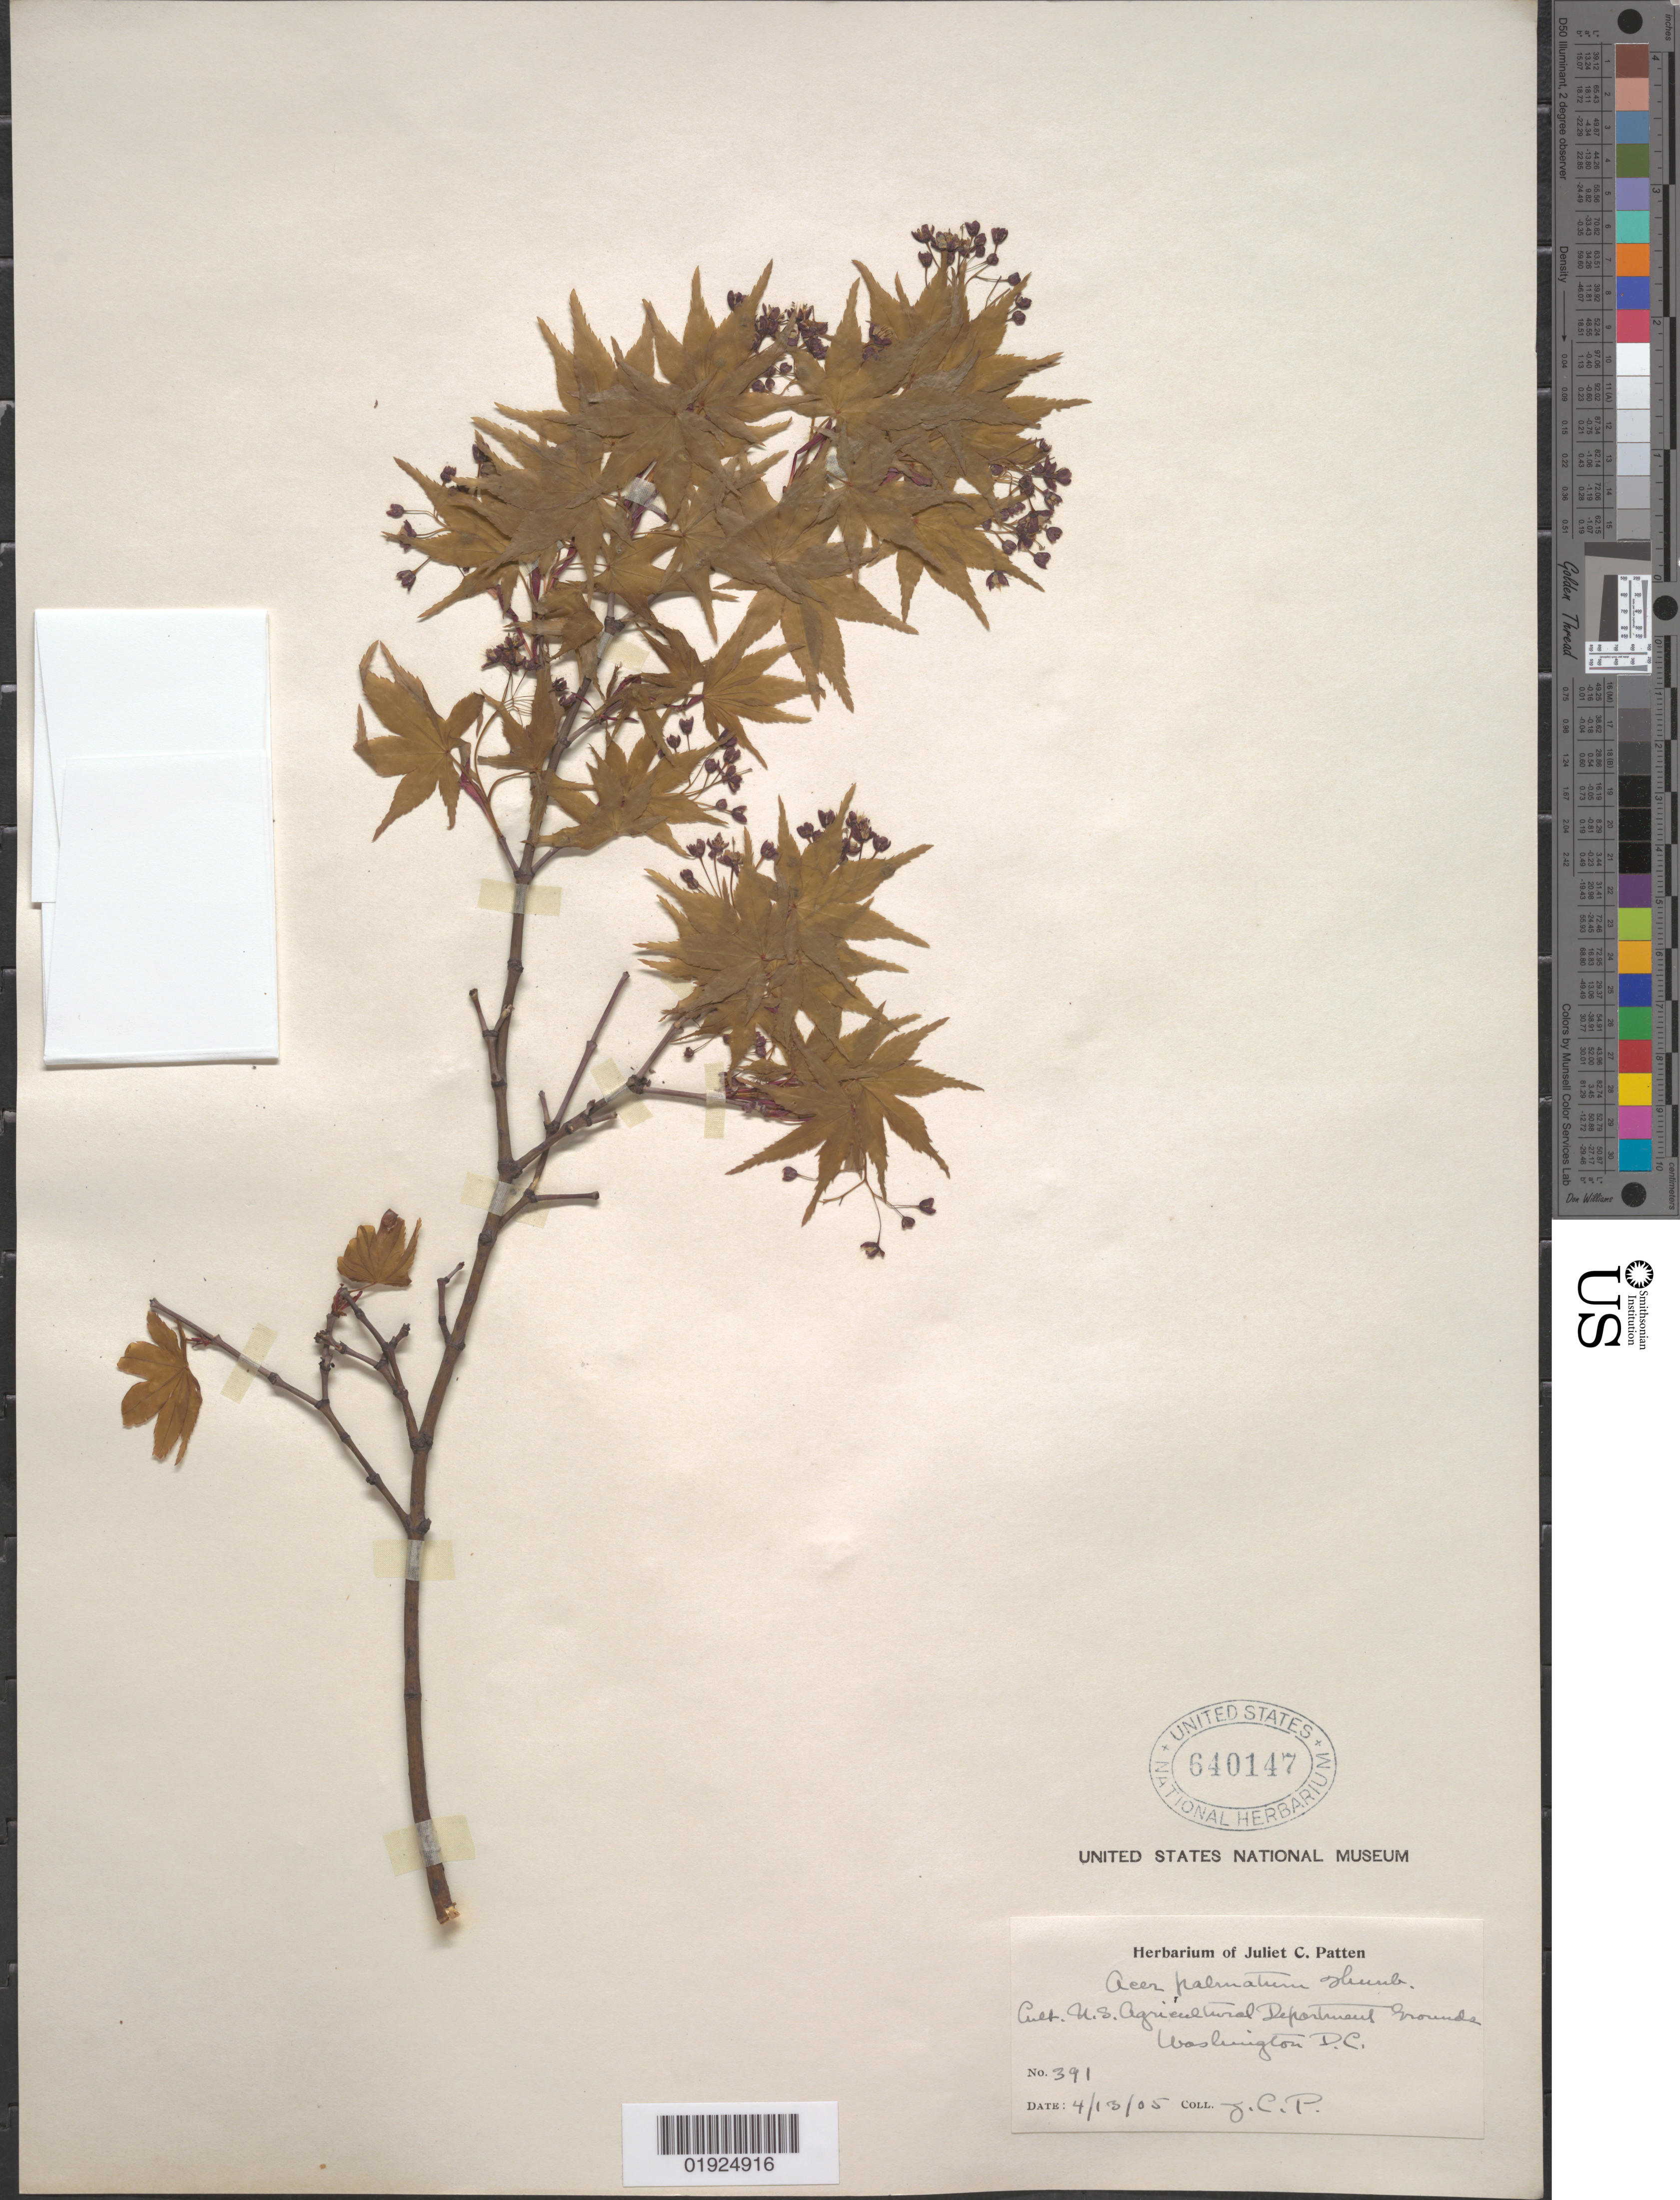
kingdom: Plantae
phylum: Tracheophyta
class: Magnoliopsida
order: Sapindales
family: Sapindaceae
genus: Acer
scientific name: Acer palmatum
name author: Thunb.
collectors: J. Patten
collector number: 391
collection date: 1905-04-13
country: United States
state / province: District of Columbia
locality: U.S. Agricultural Department Grounds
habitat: Agricultural grounds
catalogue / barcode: US 640147